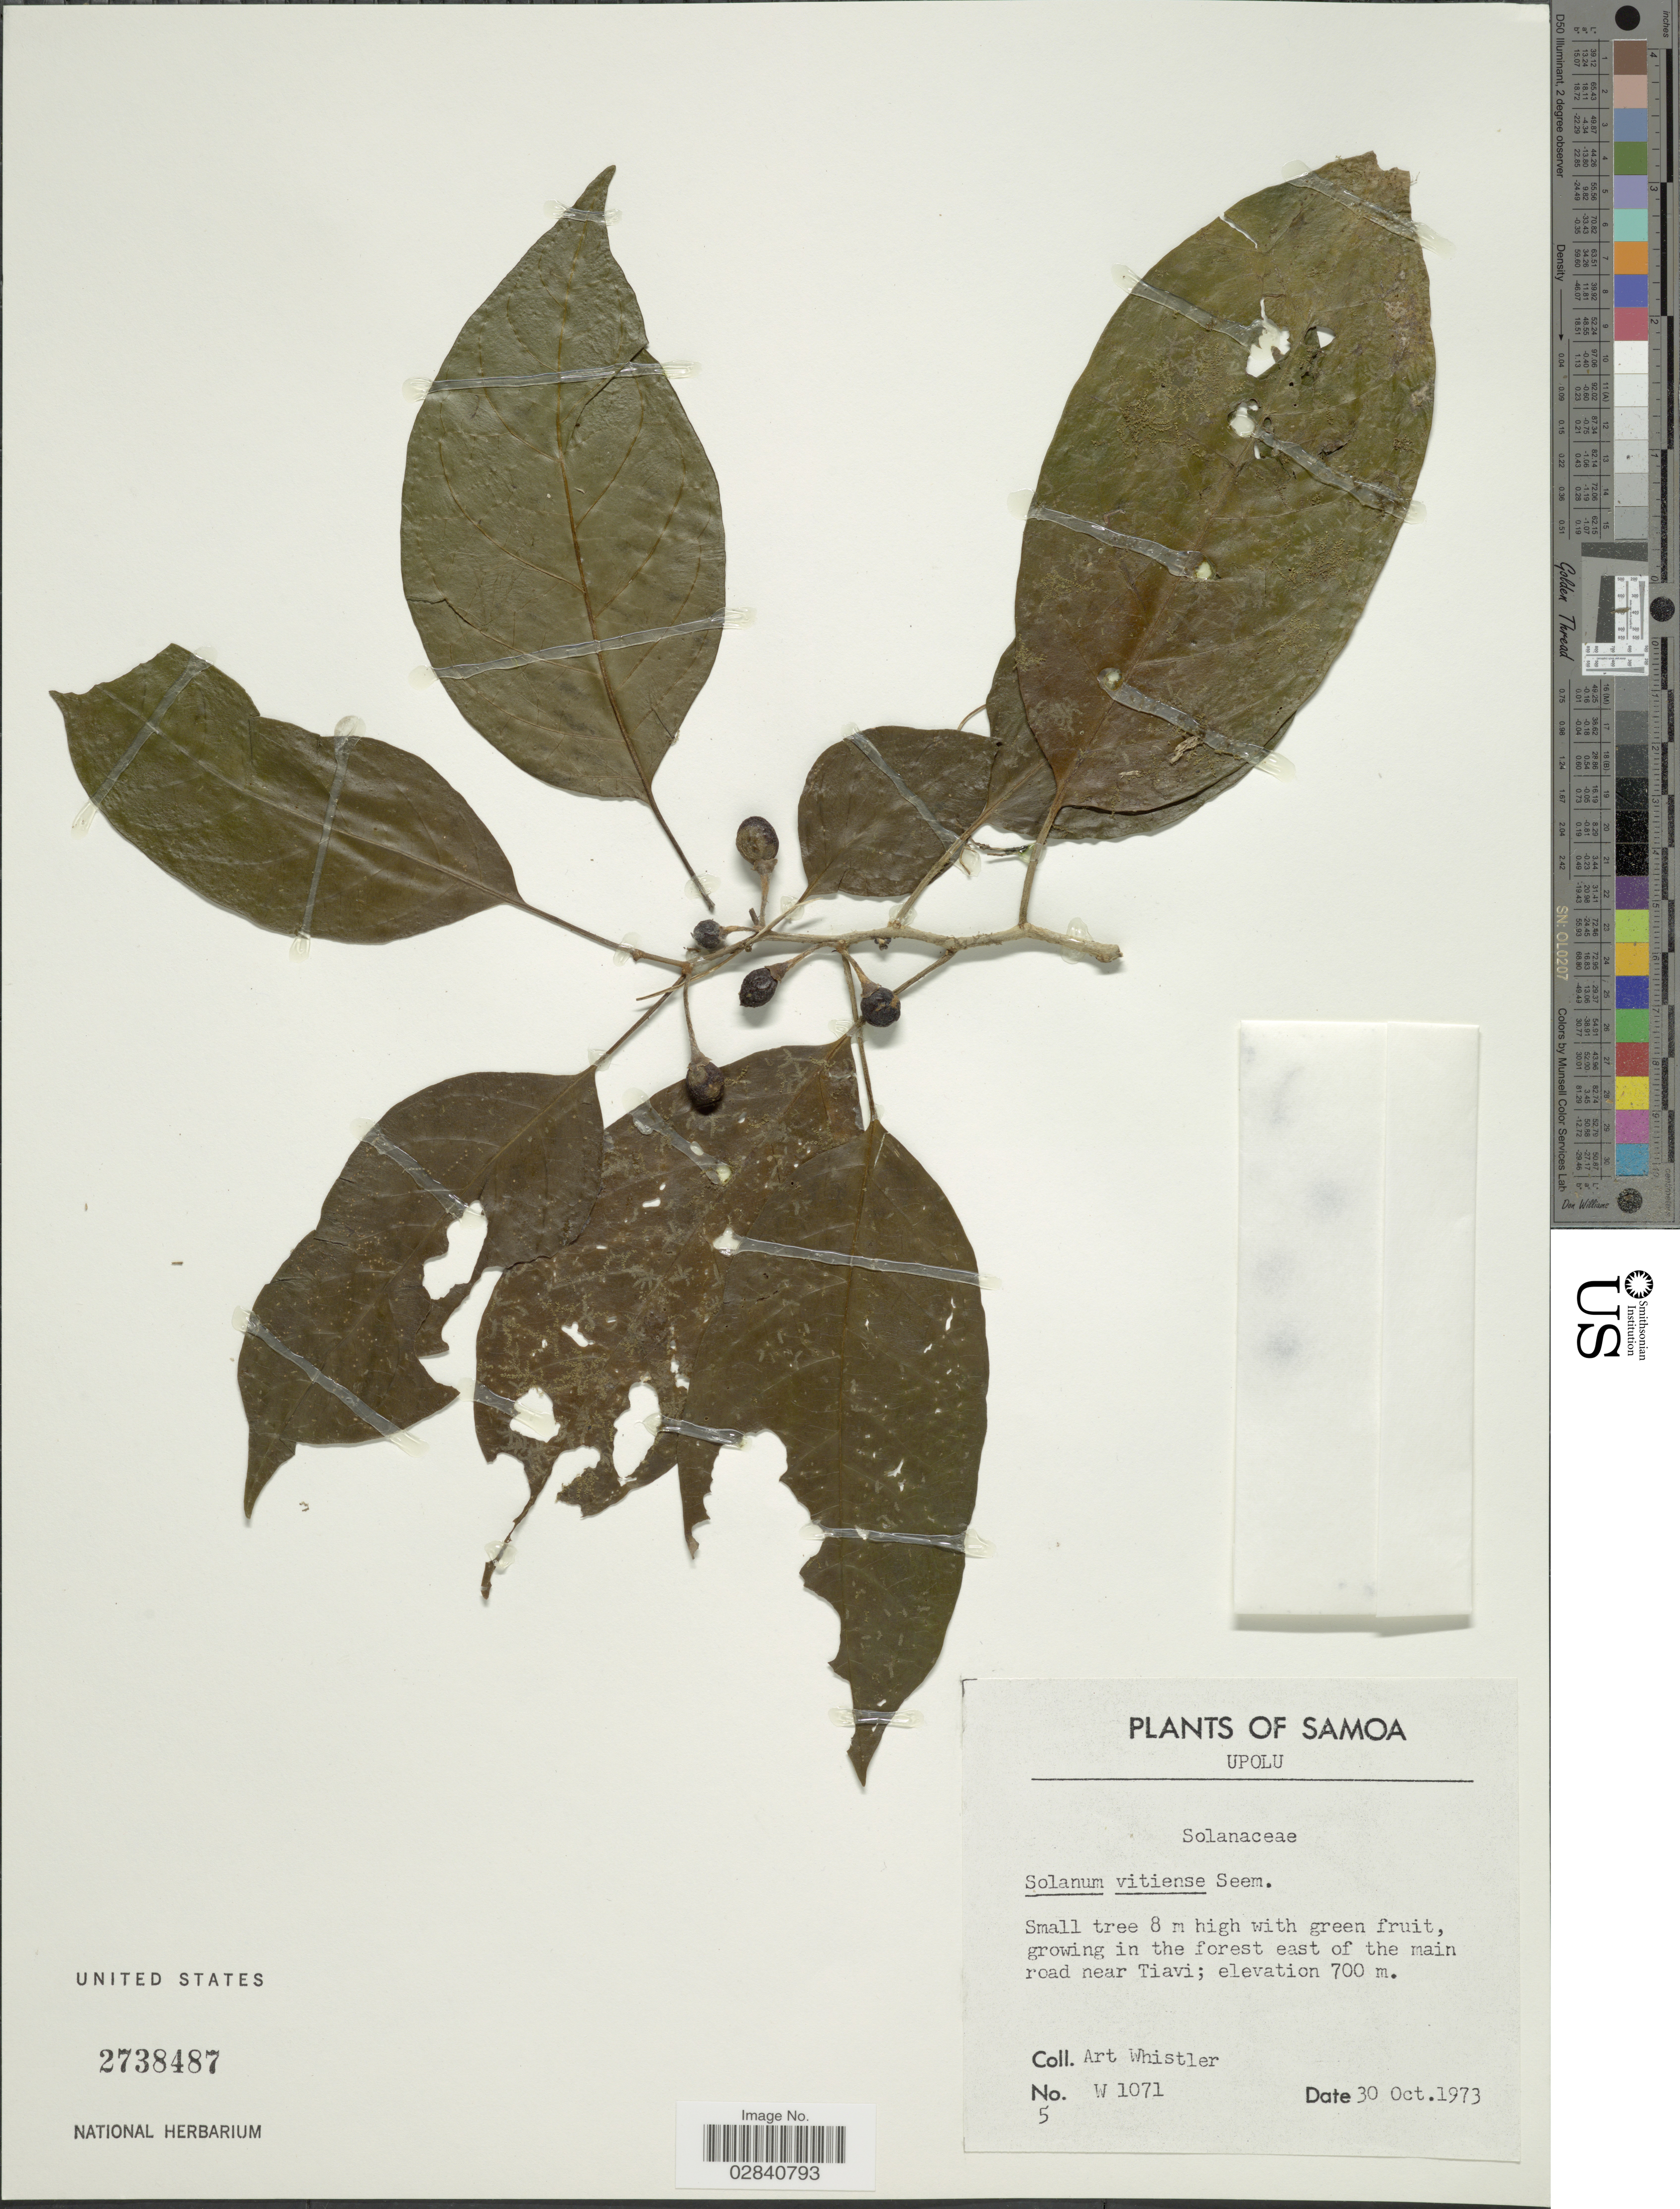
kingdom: Plantae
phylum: Tracheophyta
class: Magnoliopsida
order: Solanales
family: Solanaceae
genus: Lycianthes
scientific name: Lycianthes vitiensis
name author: (Seem.) A.R. Bean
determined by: Knapp, S. D.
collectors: A. Whistler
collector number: W1071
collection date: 1973-10-30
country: Samoa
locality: Upolu. In the forest east of the main road near Tiavi.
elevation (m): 700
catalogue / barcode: US 2738487